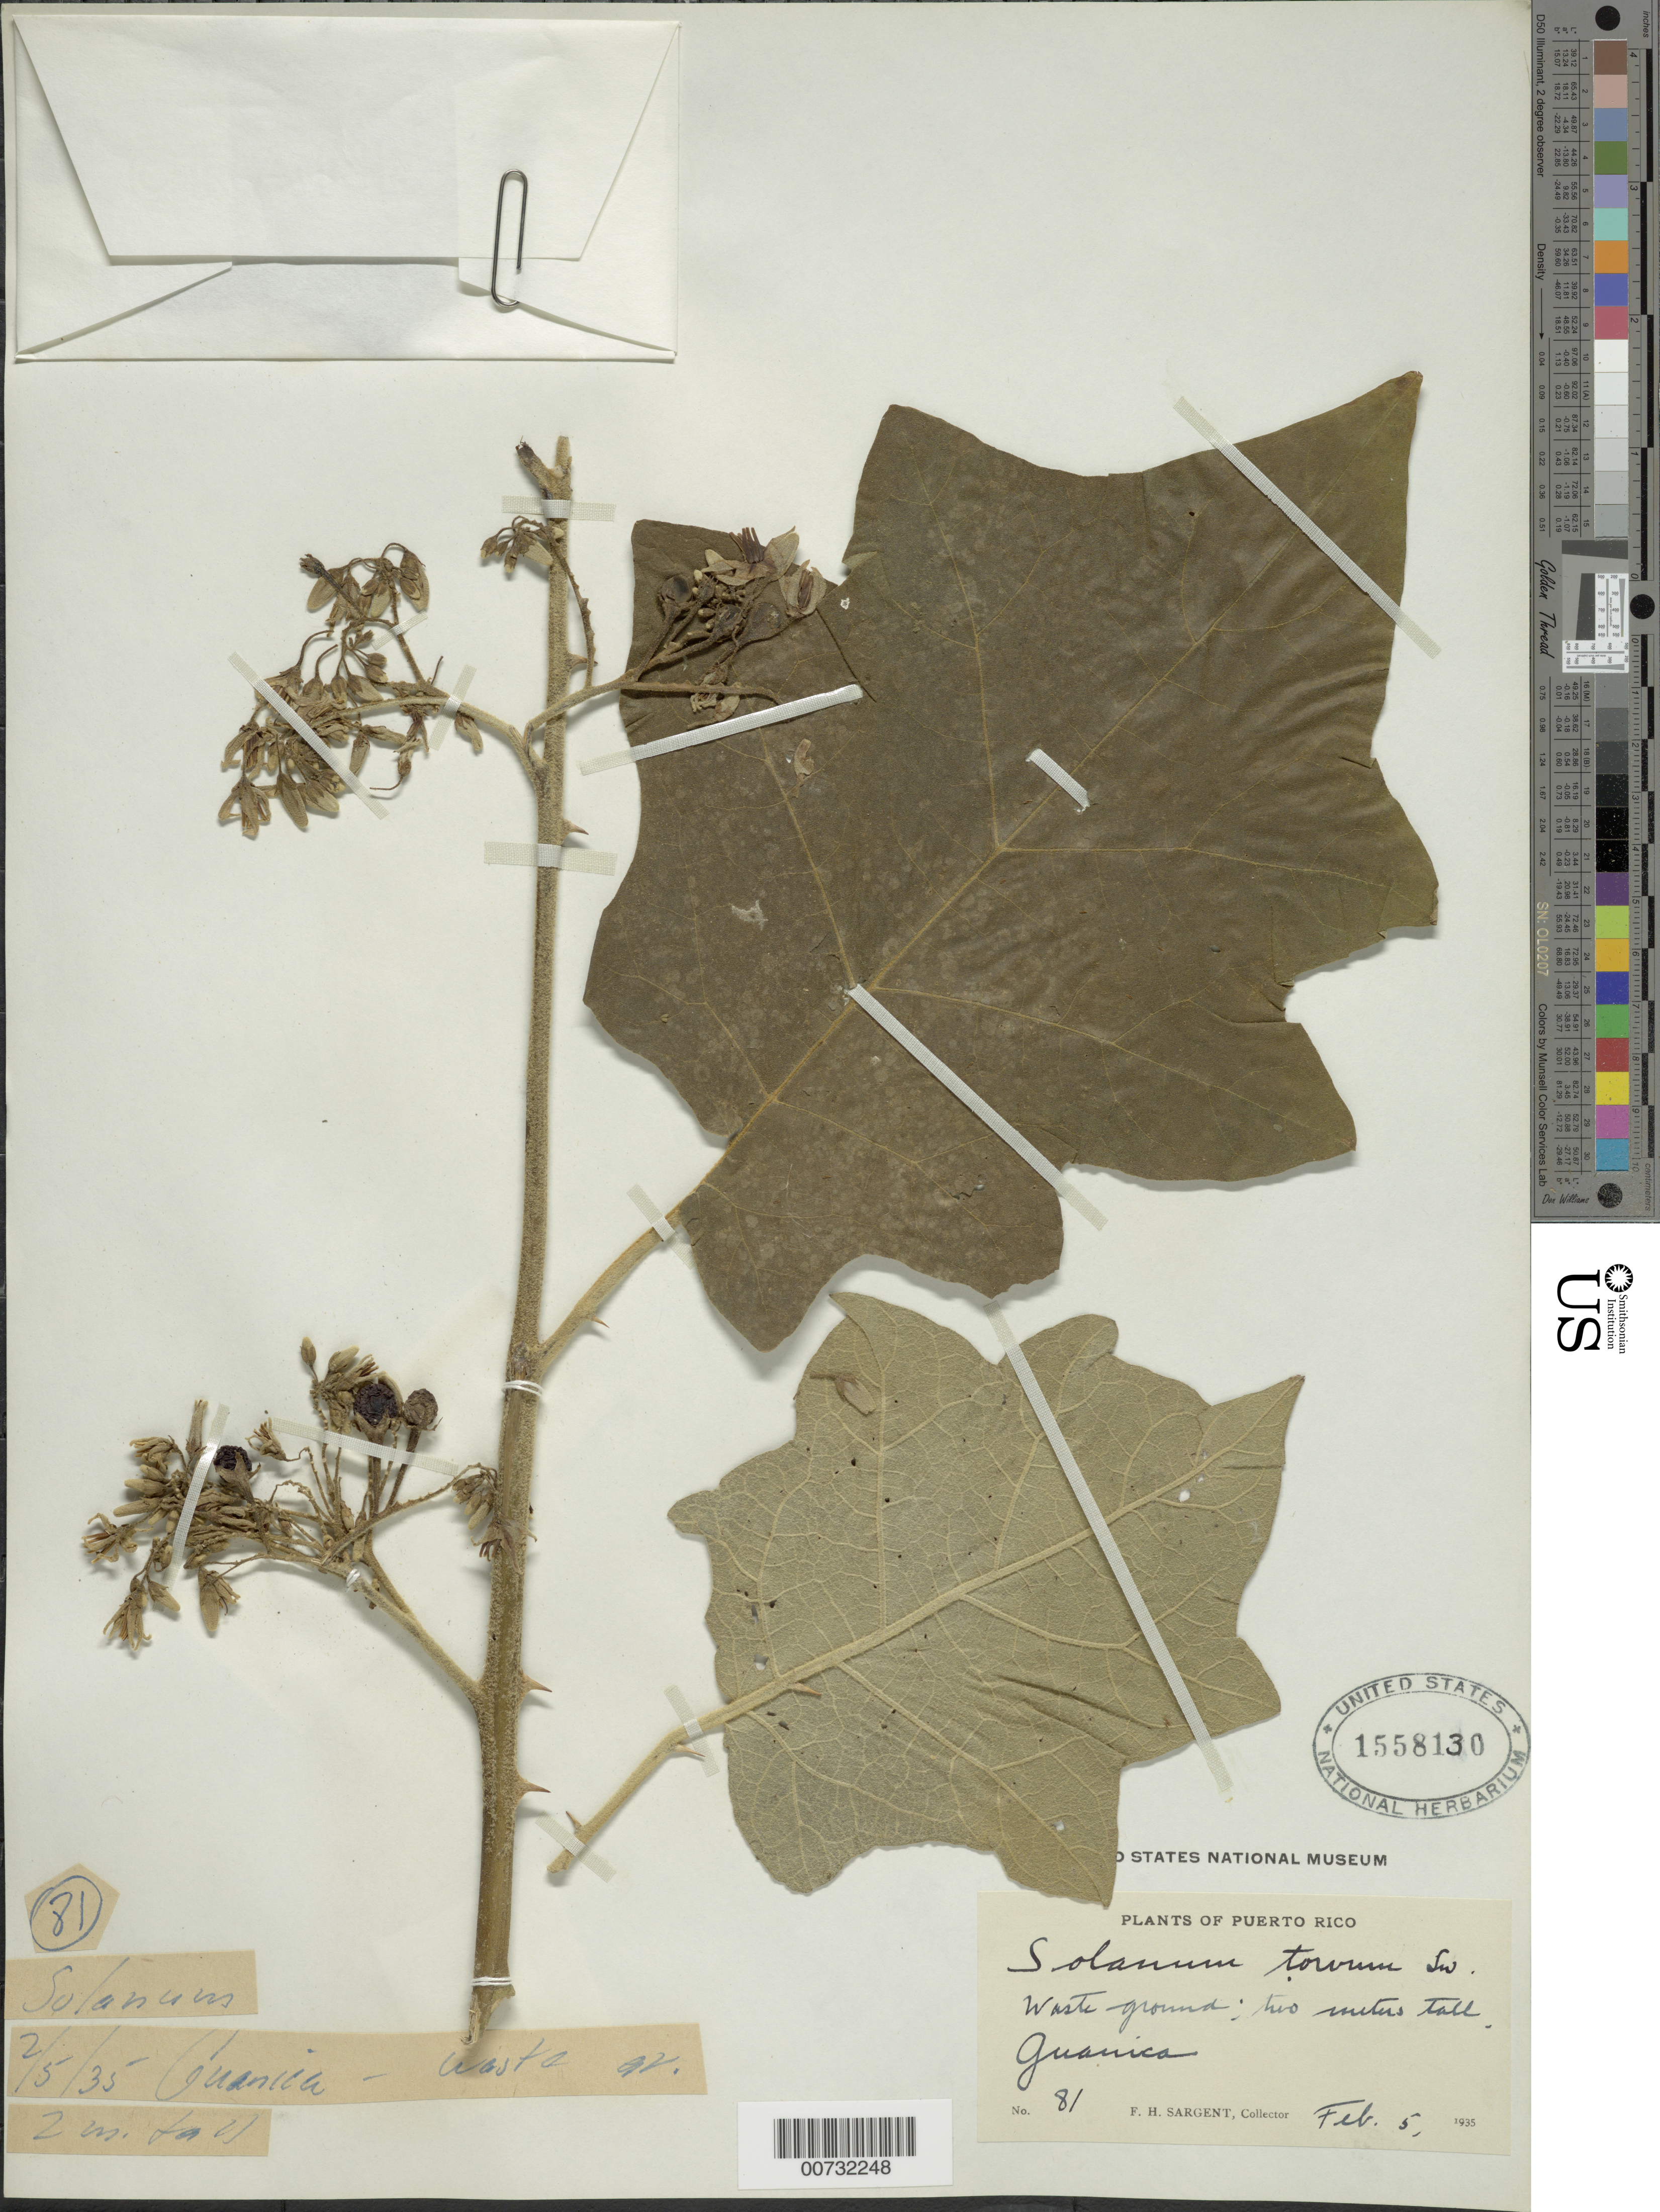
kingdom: Plantae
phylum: Tracheophyta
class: Magnoliopsida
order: Solanales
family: Solanaceae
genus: Solanum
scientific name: Solanum torvum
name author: Sw.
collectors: F. H. Sargent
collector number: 81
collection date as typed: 05 Feb 1935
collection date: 1935-02-05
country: Puerto Rico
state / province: Guánica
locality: Guanica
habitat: Waste ground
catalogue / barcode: US 1558130